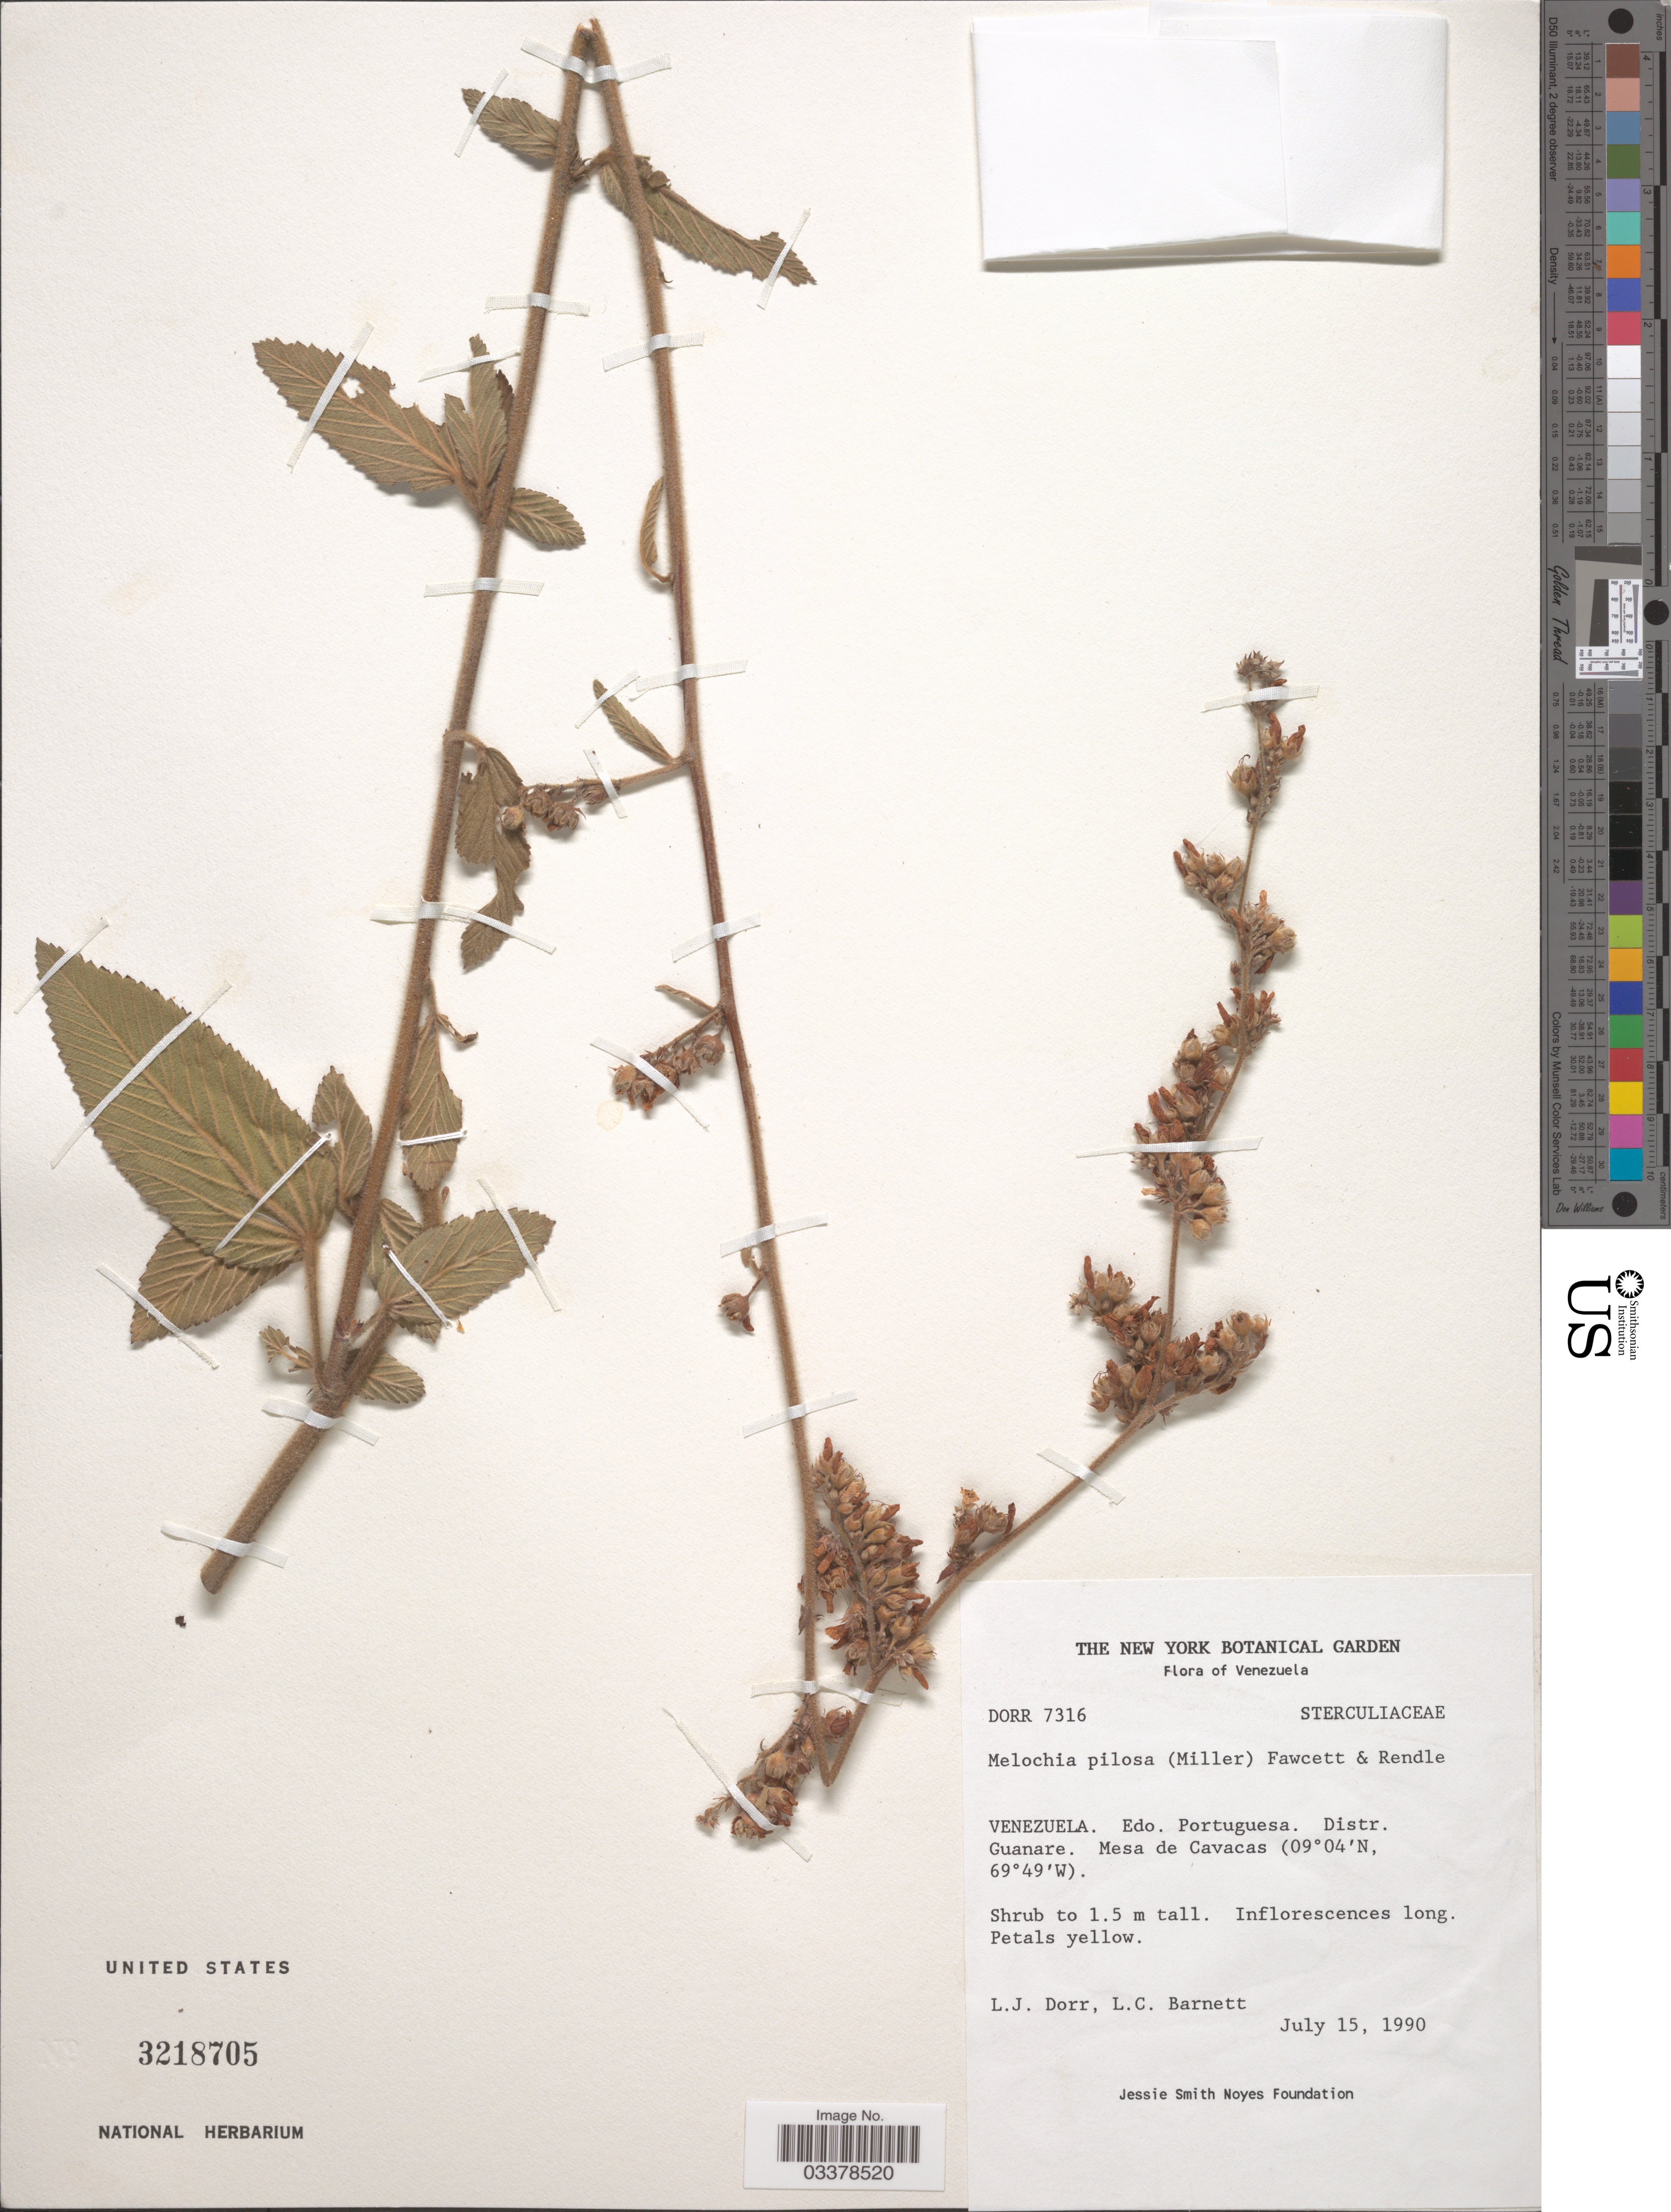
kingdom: Plantae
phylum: Tracheophyta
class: Magnoliopsida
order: Malvales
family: Malvaceae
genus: Melochia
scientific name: Melochia pilosa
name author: (Mill.) Fawc. & Rendle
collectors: L. J. Dorr & L. C. Barnett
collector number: Dorr 7316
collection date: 1990-07-15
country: Venezuela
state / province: Portuguesa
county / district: Guanare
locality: Mesa de Cavacas.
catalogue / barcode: US 3218705